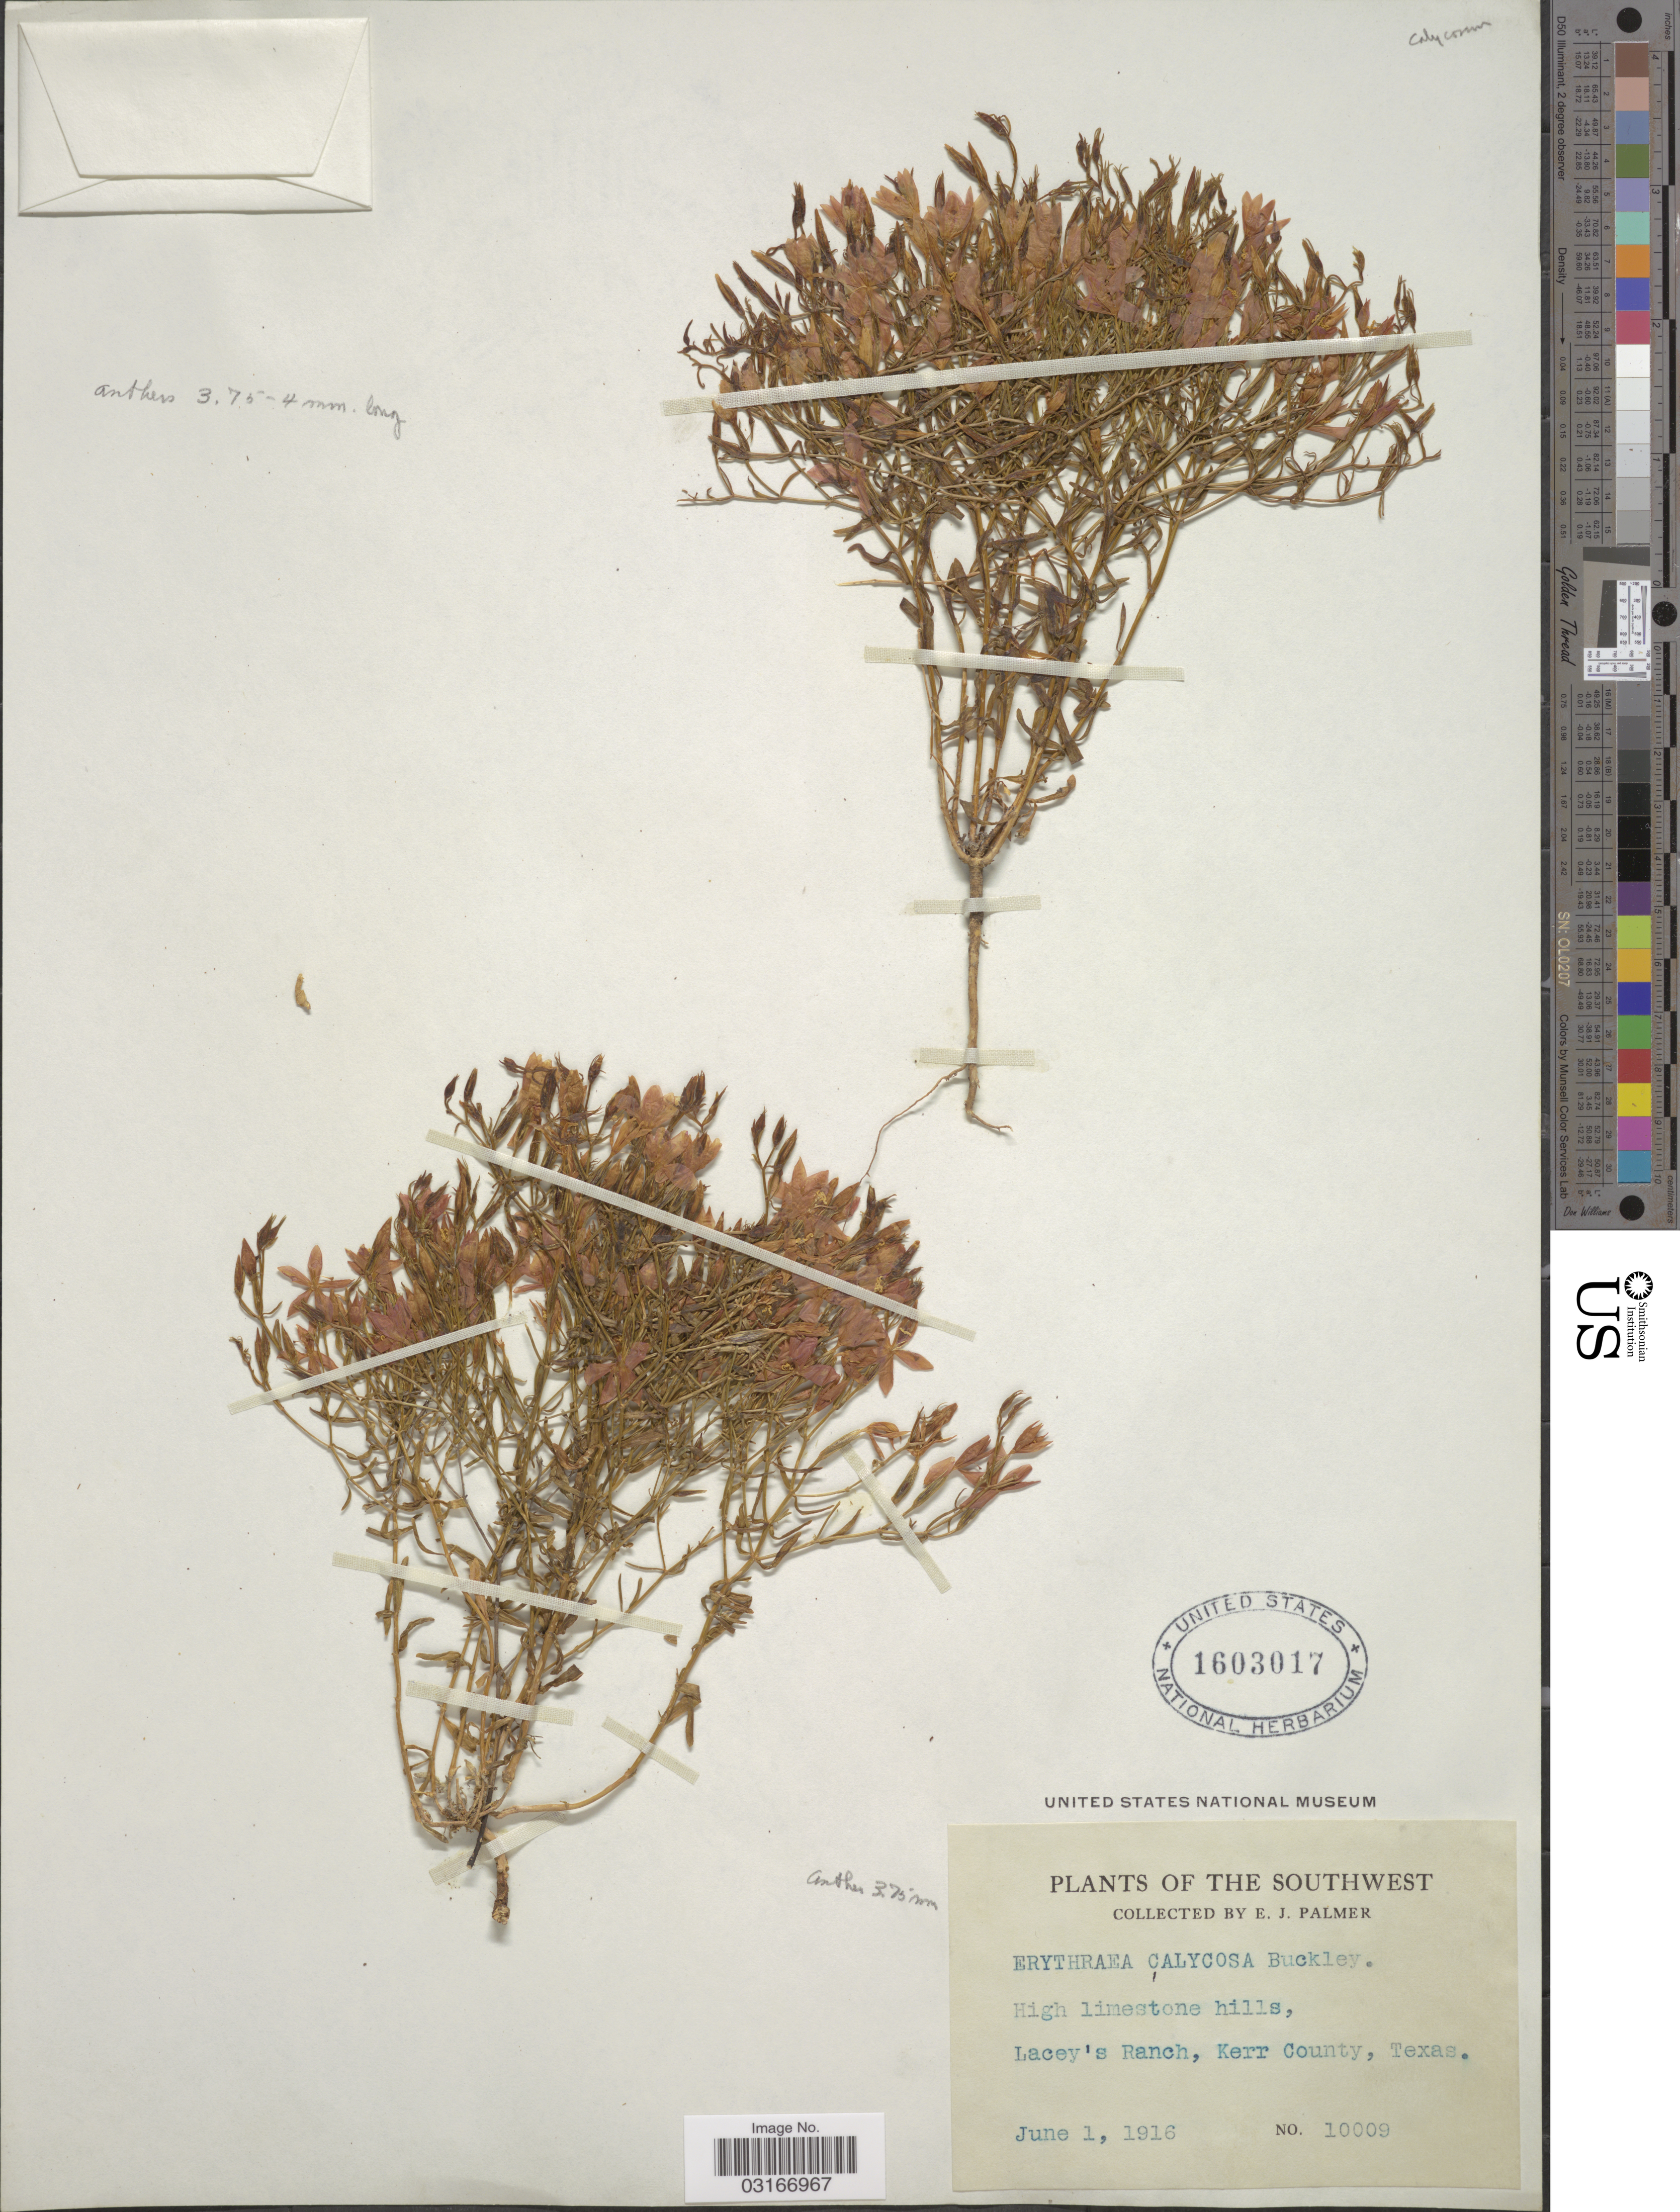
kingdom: Plantae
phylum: Tracheophyta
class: Magnoliopsida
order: Gentianales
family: Gentianaceae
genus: Centaurium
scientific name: Centaurium calycosum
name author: (Buckley) Buckley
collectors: E. J. Palmer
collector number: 10009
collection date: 1916-06-01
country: United States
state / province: Texas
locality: The Southwest, High limestone hills, Lacey's Ranch, Kerr County.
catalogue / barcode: US 1603017